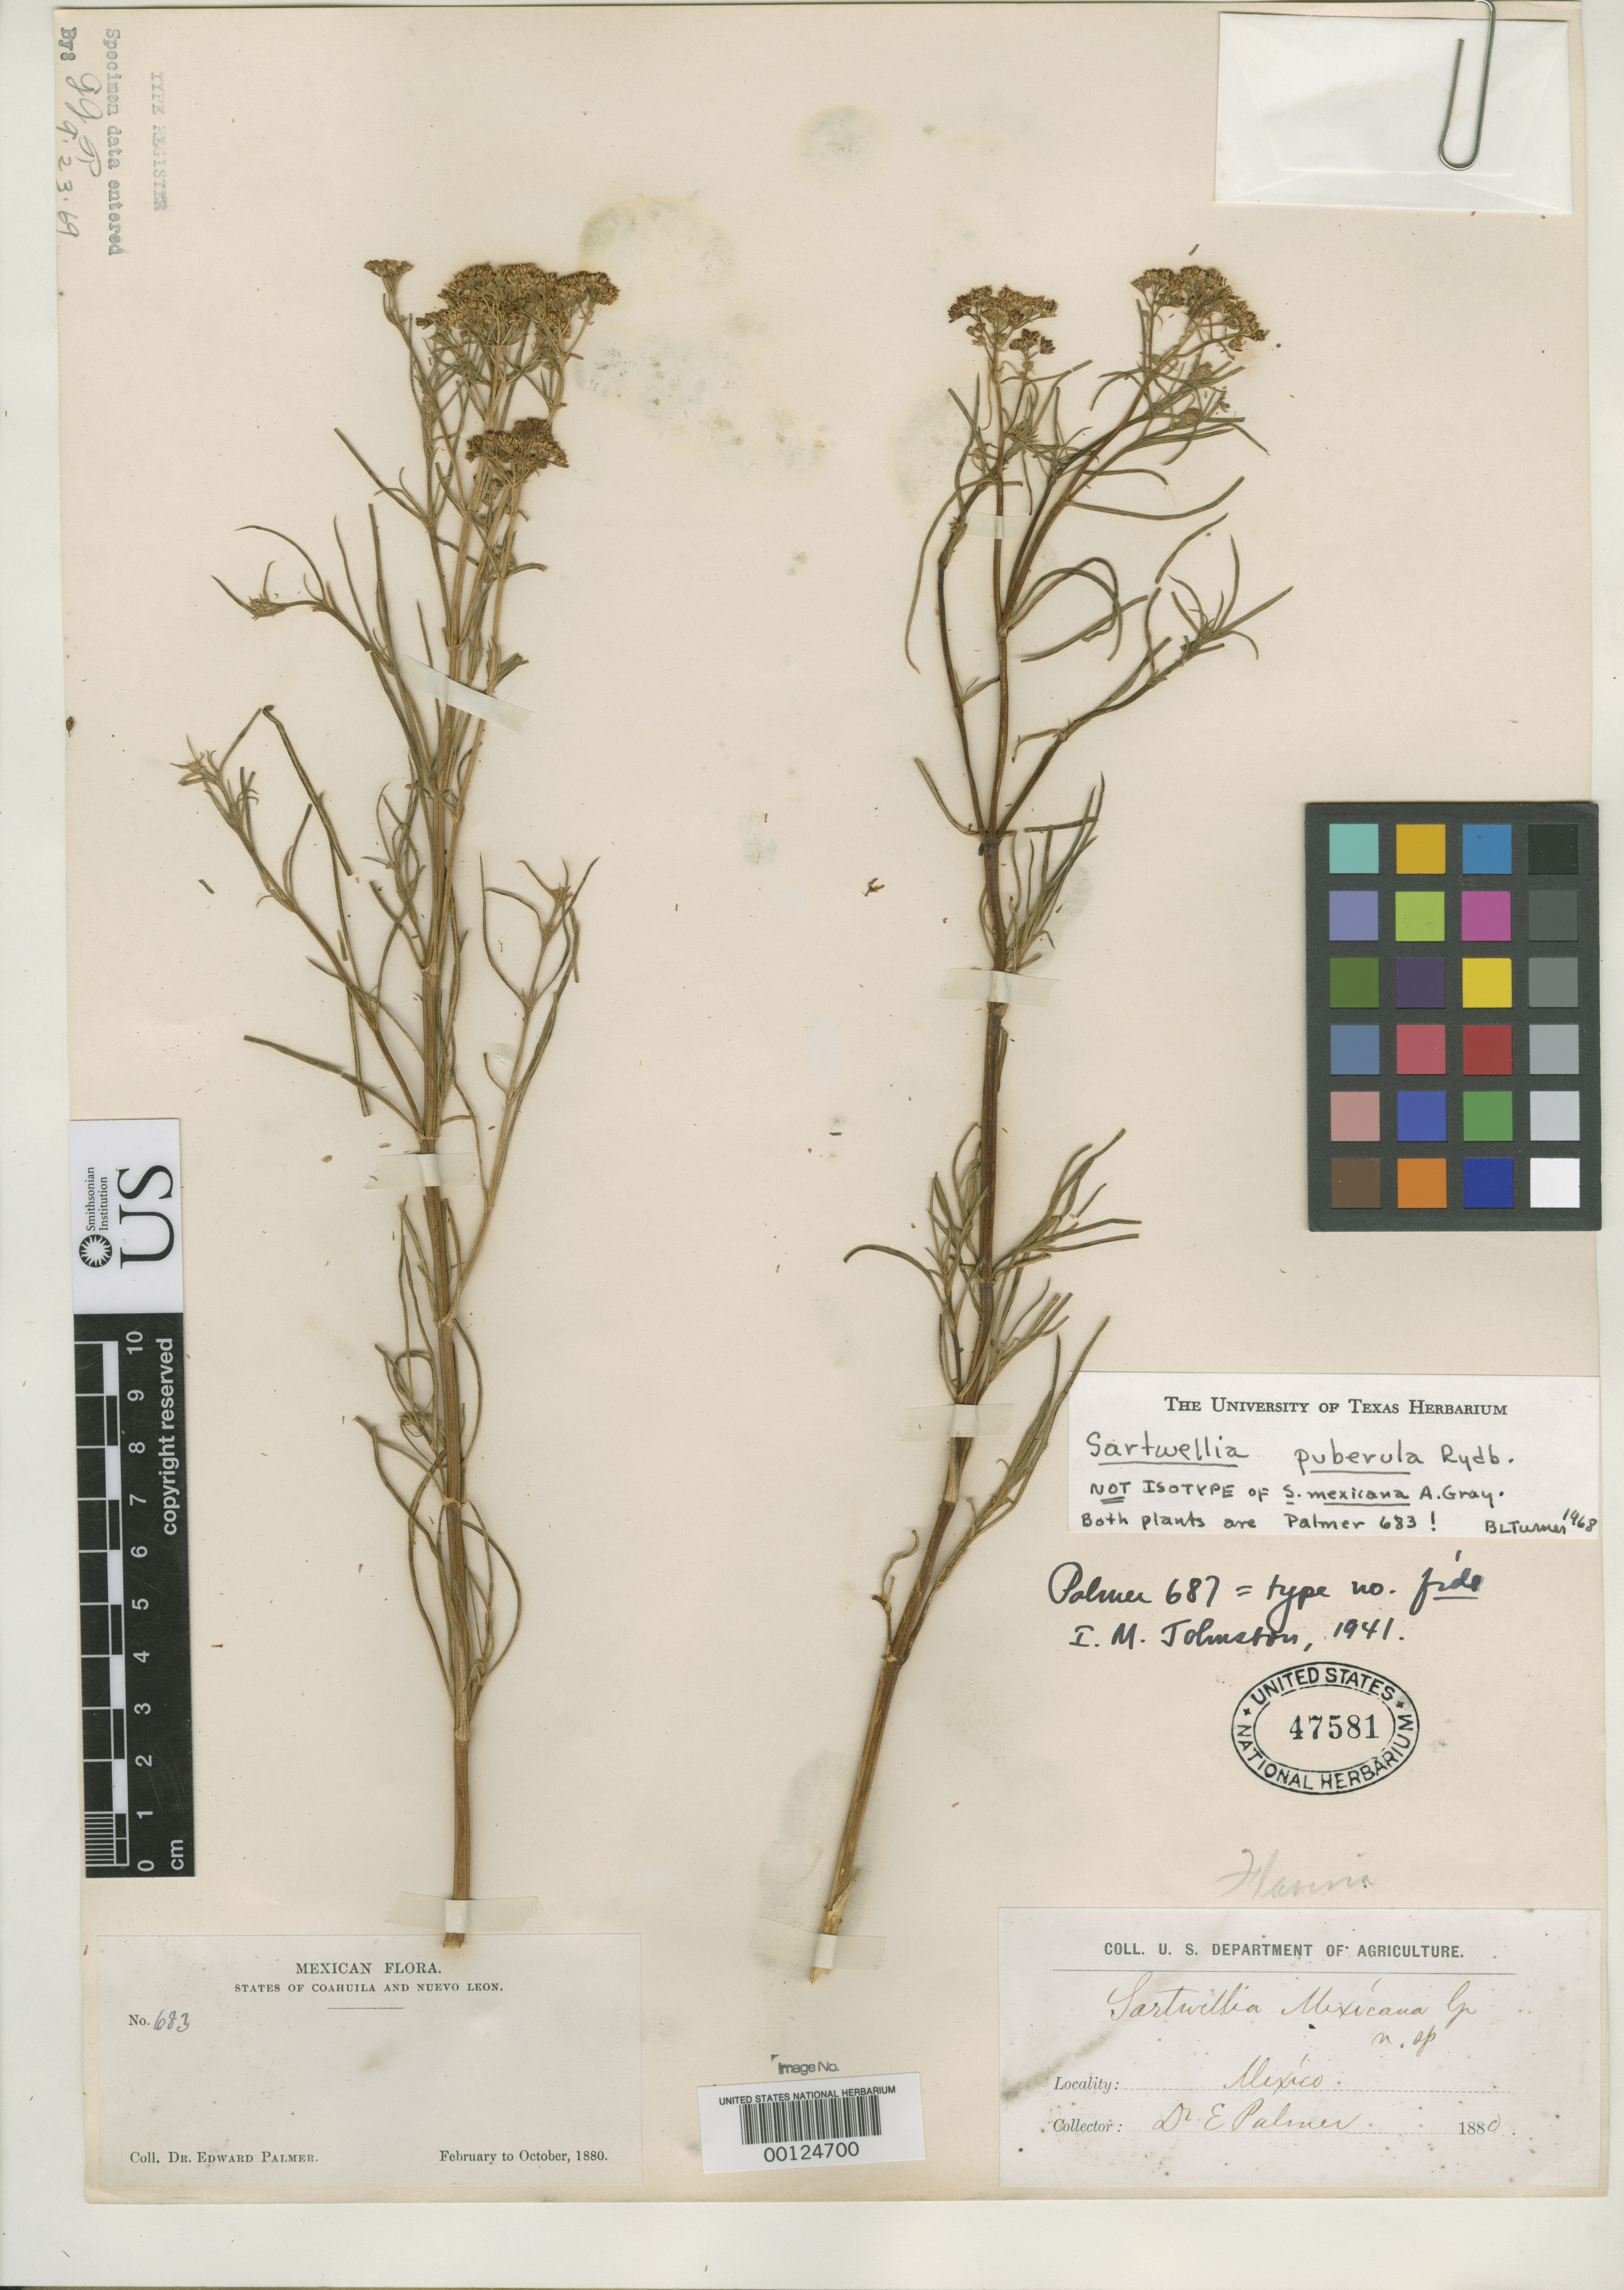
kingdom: Plantae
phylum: Tracheophyta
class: Magnoliopsida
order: Asterales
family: Asteraceae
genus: Sartwellia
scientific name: Sartwellia mexicana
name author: A. Gray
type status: Syntype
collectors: E. Palmer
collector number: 683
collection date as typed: Feb 1880 to -- Oct 1880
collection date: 1880-02/1880-10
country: Mexico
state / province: Coahuila / Nuevo León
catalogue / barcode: US 47581